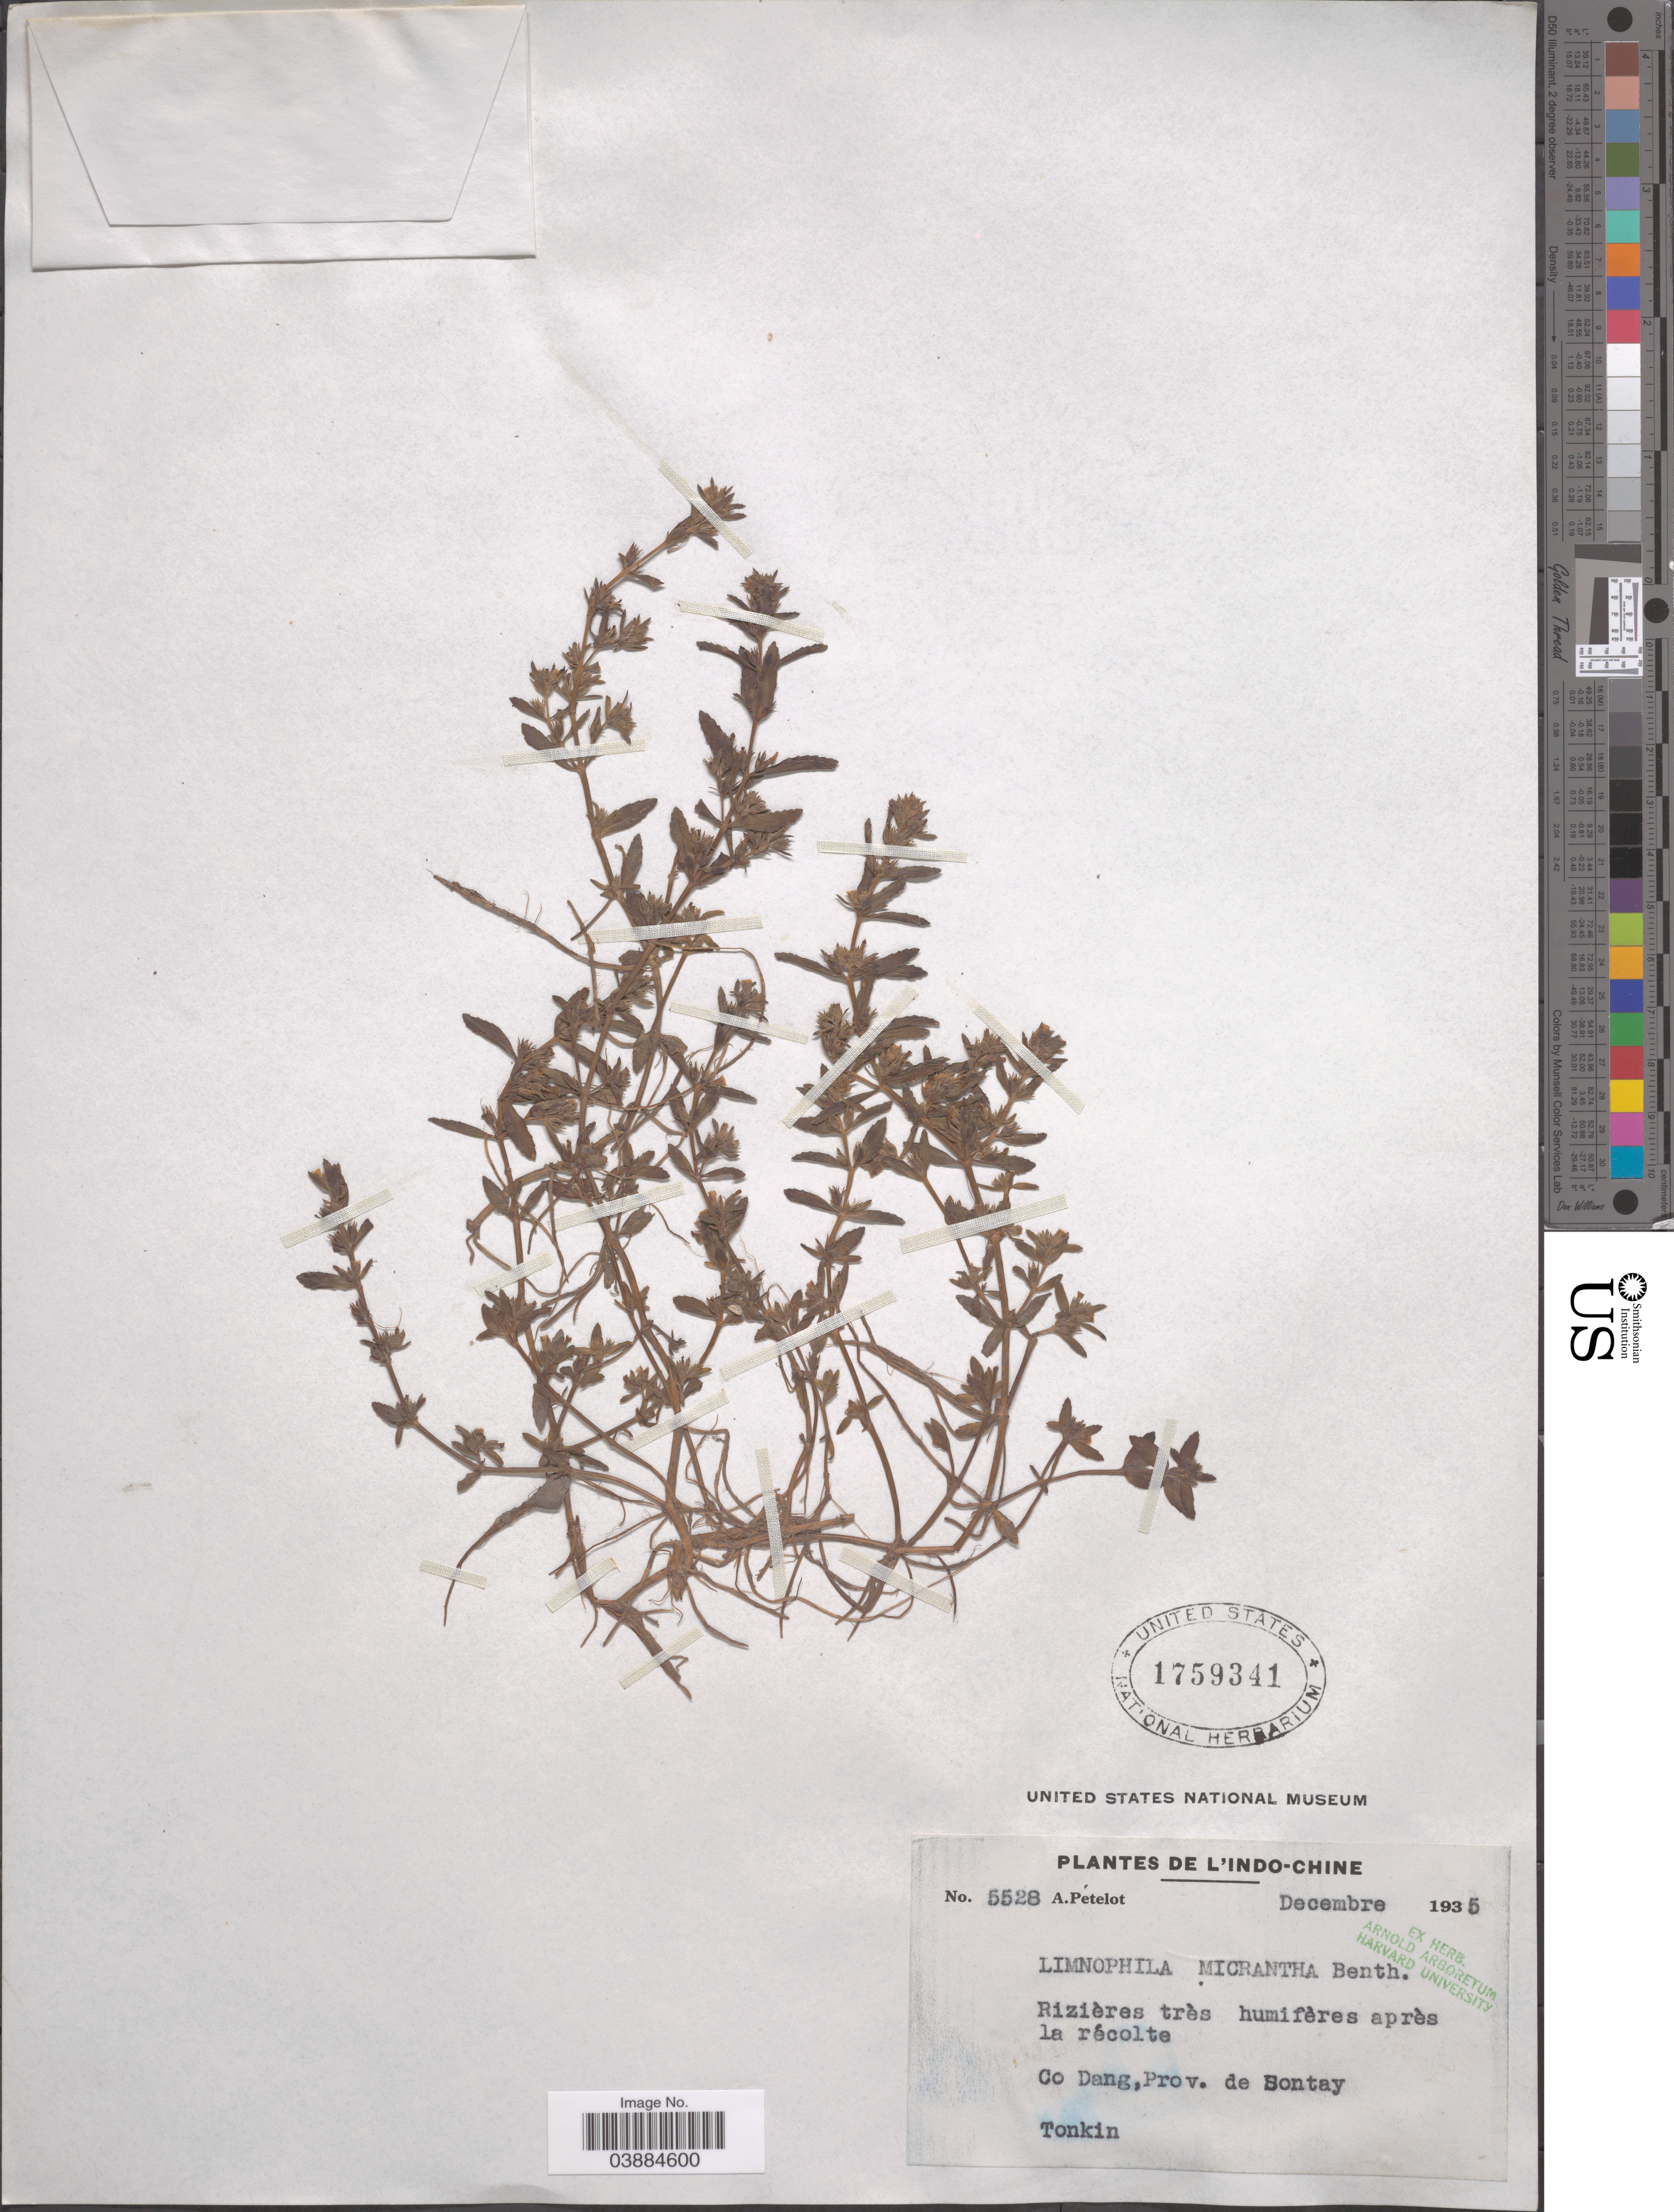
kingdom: Plantae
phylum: Tracheophyta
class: Magnoliopsida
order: Lamiales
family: Plantaginaceae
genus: Limnophila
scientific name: Limnophila micrantha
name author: Benth.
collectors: A. Petelot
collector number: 5528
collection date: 1935-12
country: Vietnam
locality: L'Indo-Chine. Co Dang, Prov. de Sontay. Tonkin.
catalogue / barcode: US 1759341